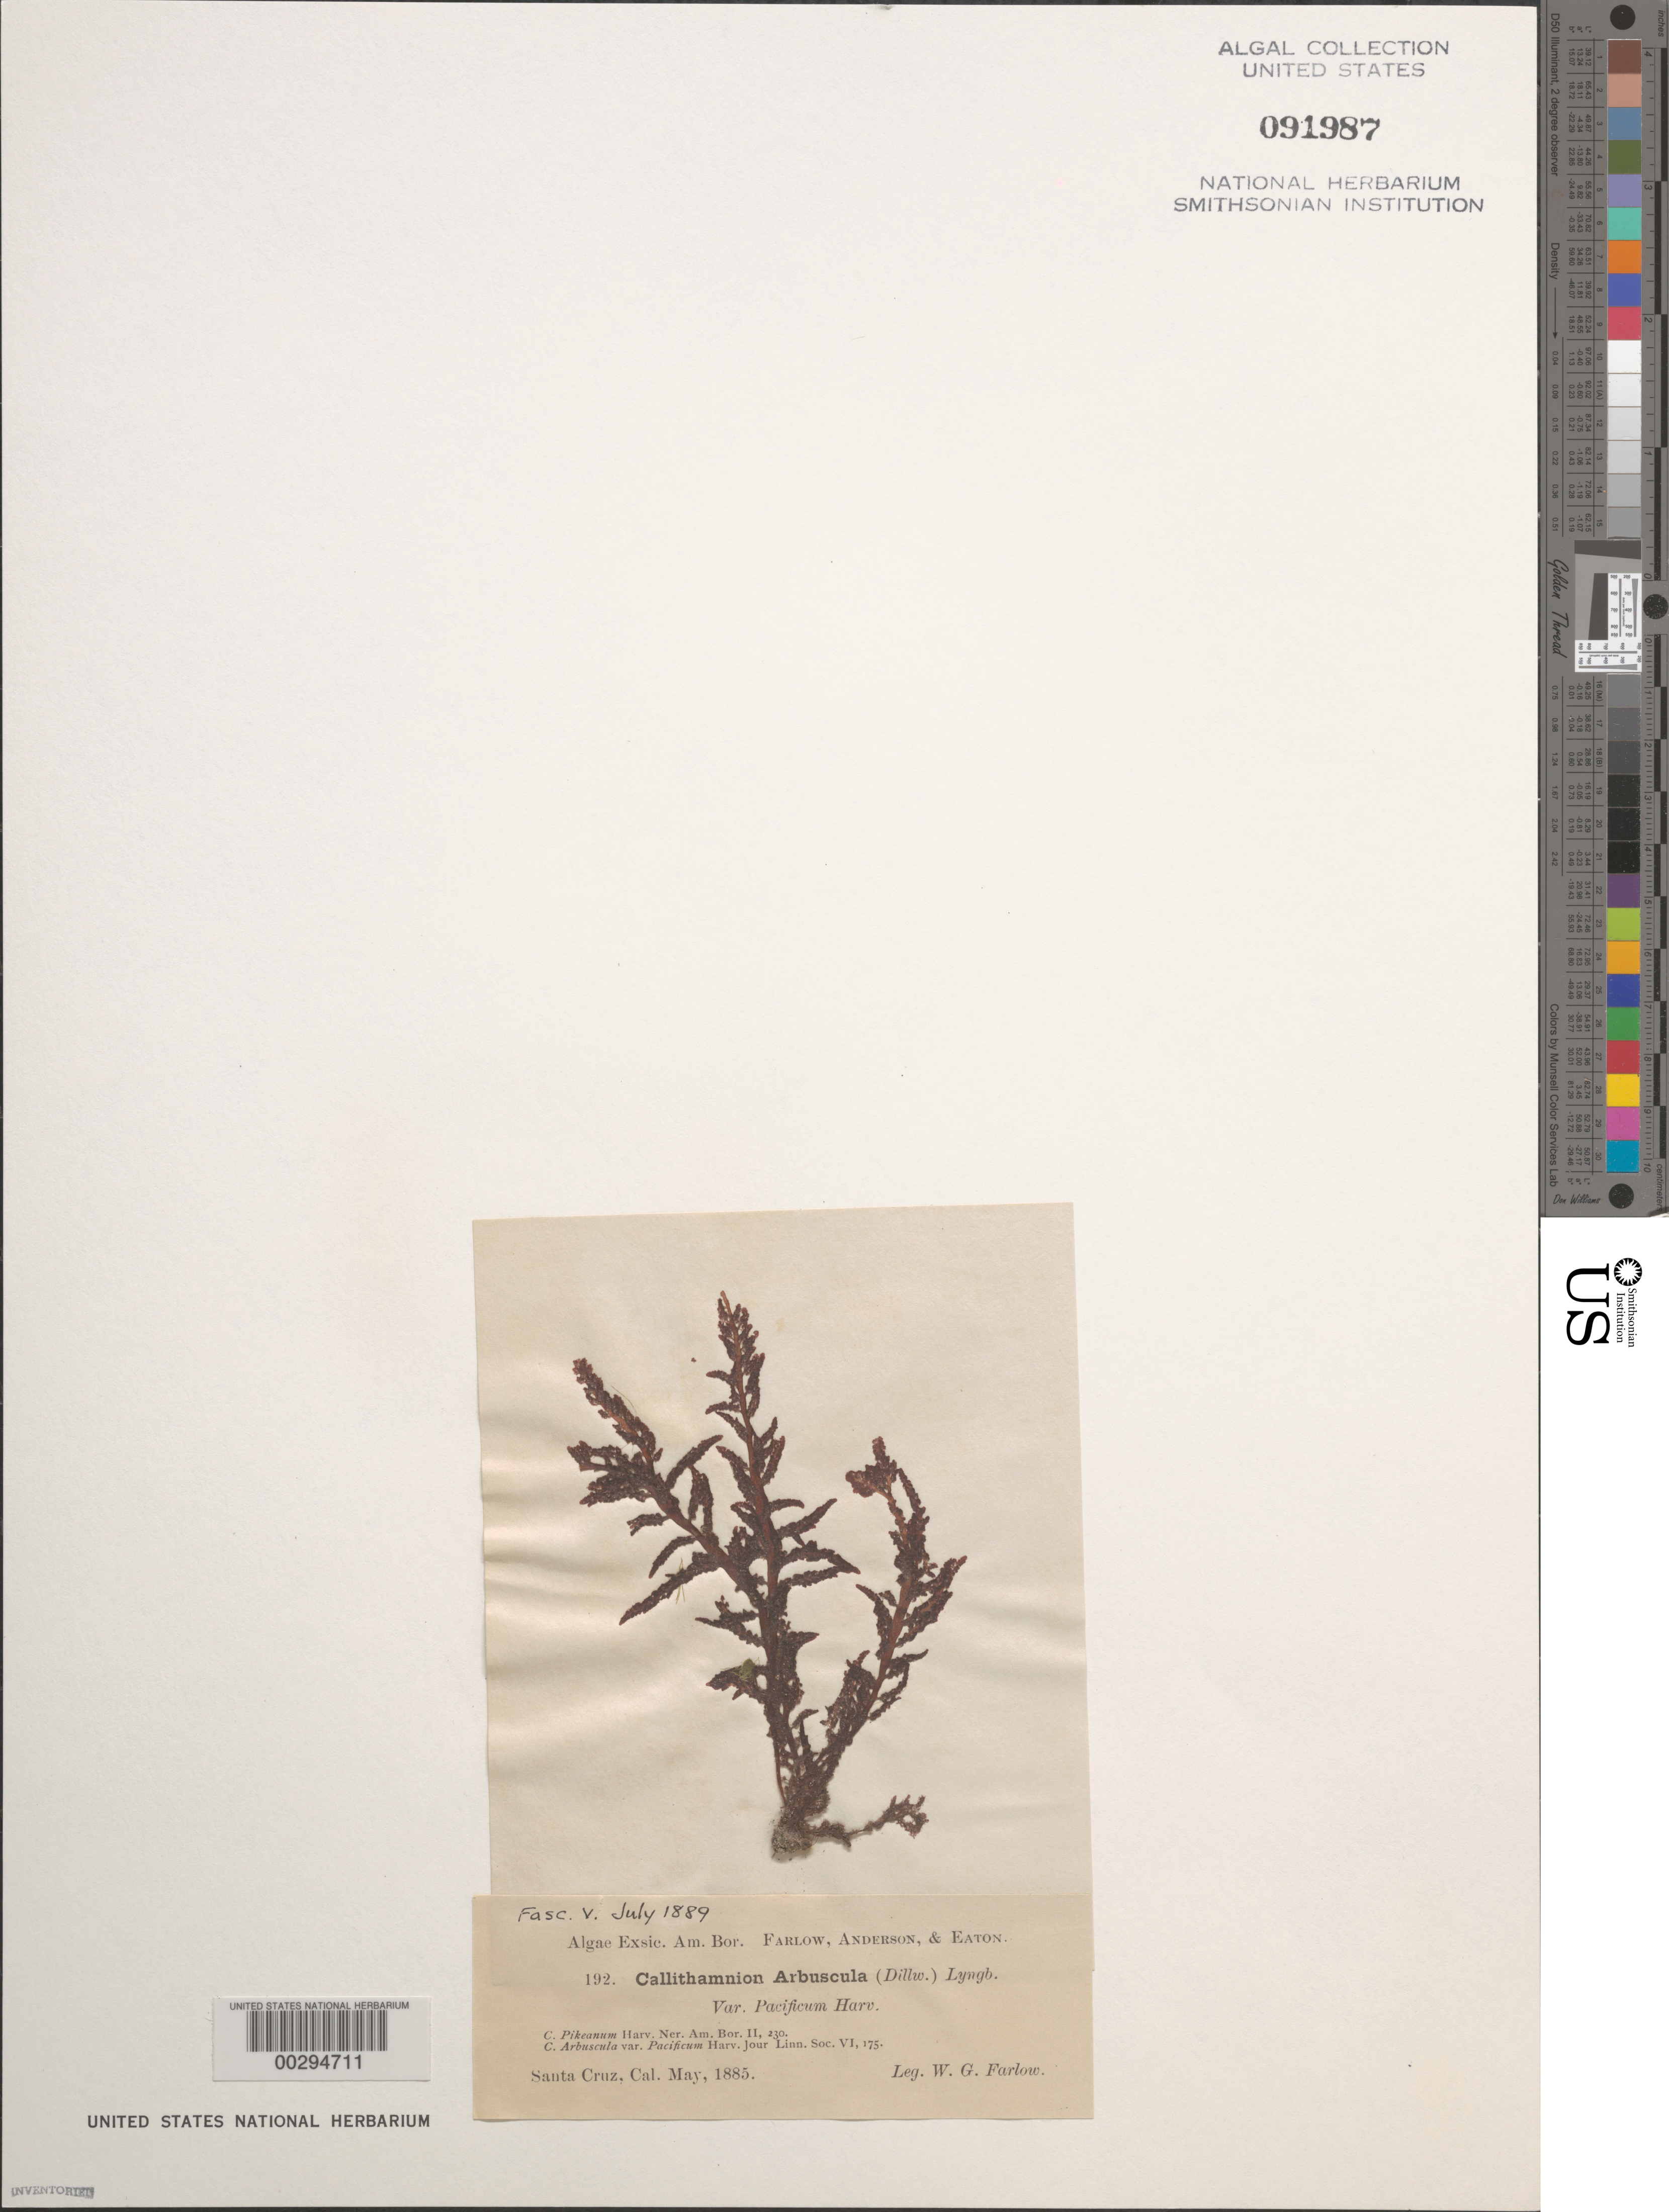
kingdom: Plantae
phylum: Rhodophyta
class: Florideophyceae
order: Ceramiales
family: Callithamniaceae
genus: Callithamnion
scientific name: Callithamnion sepositum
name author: (Gunnerus) P.S. Dixon & J.H.Price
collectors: W. G. Farlow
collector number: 192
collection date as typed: May 1885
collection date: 1885-05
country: United States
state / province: California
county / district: Santa Cruz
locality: Santa Cruz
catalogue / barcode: US 91987